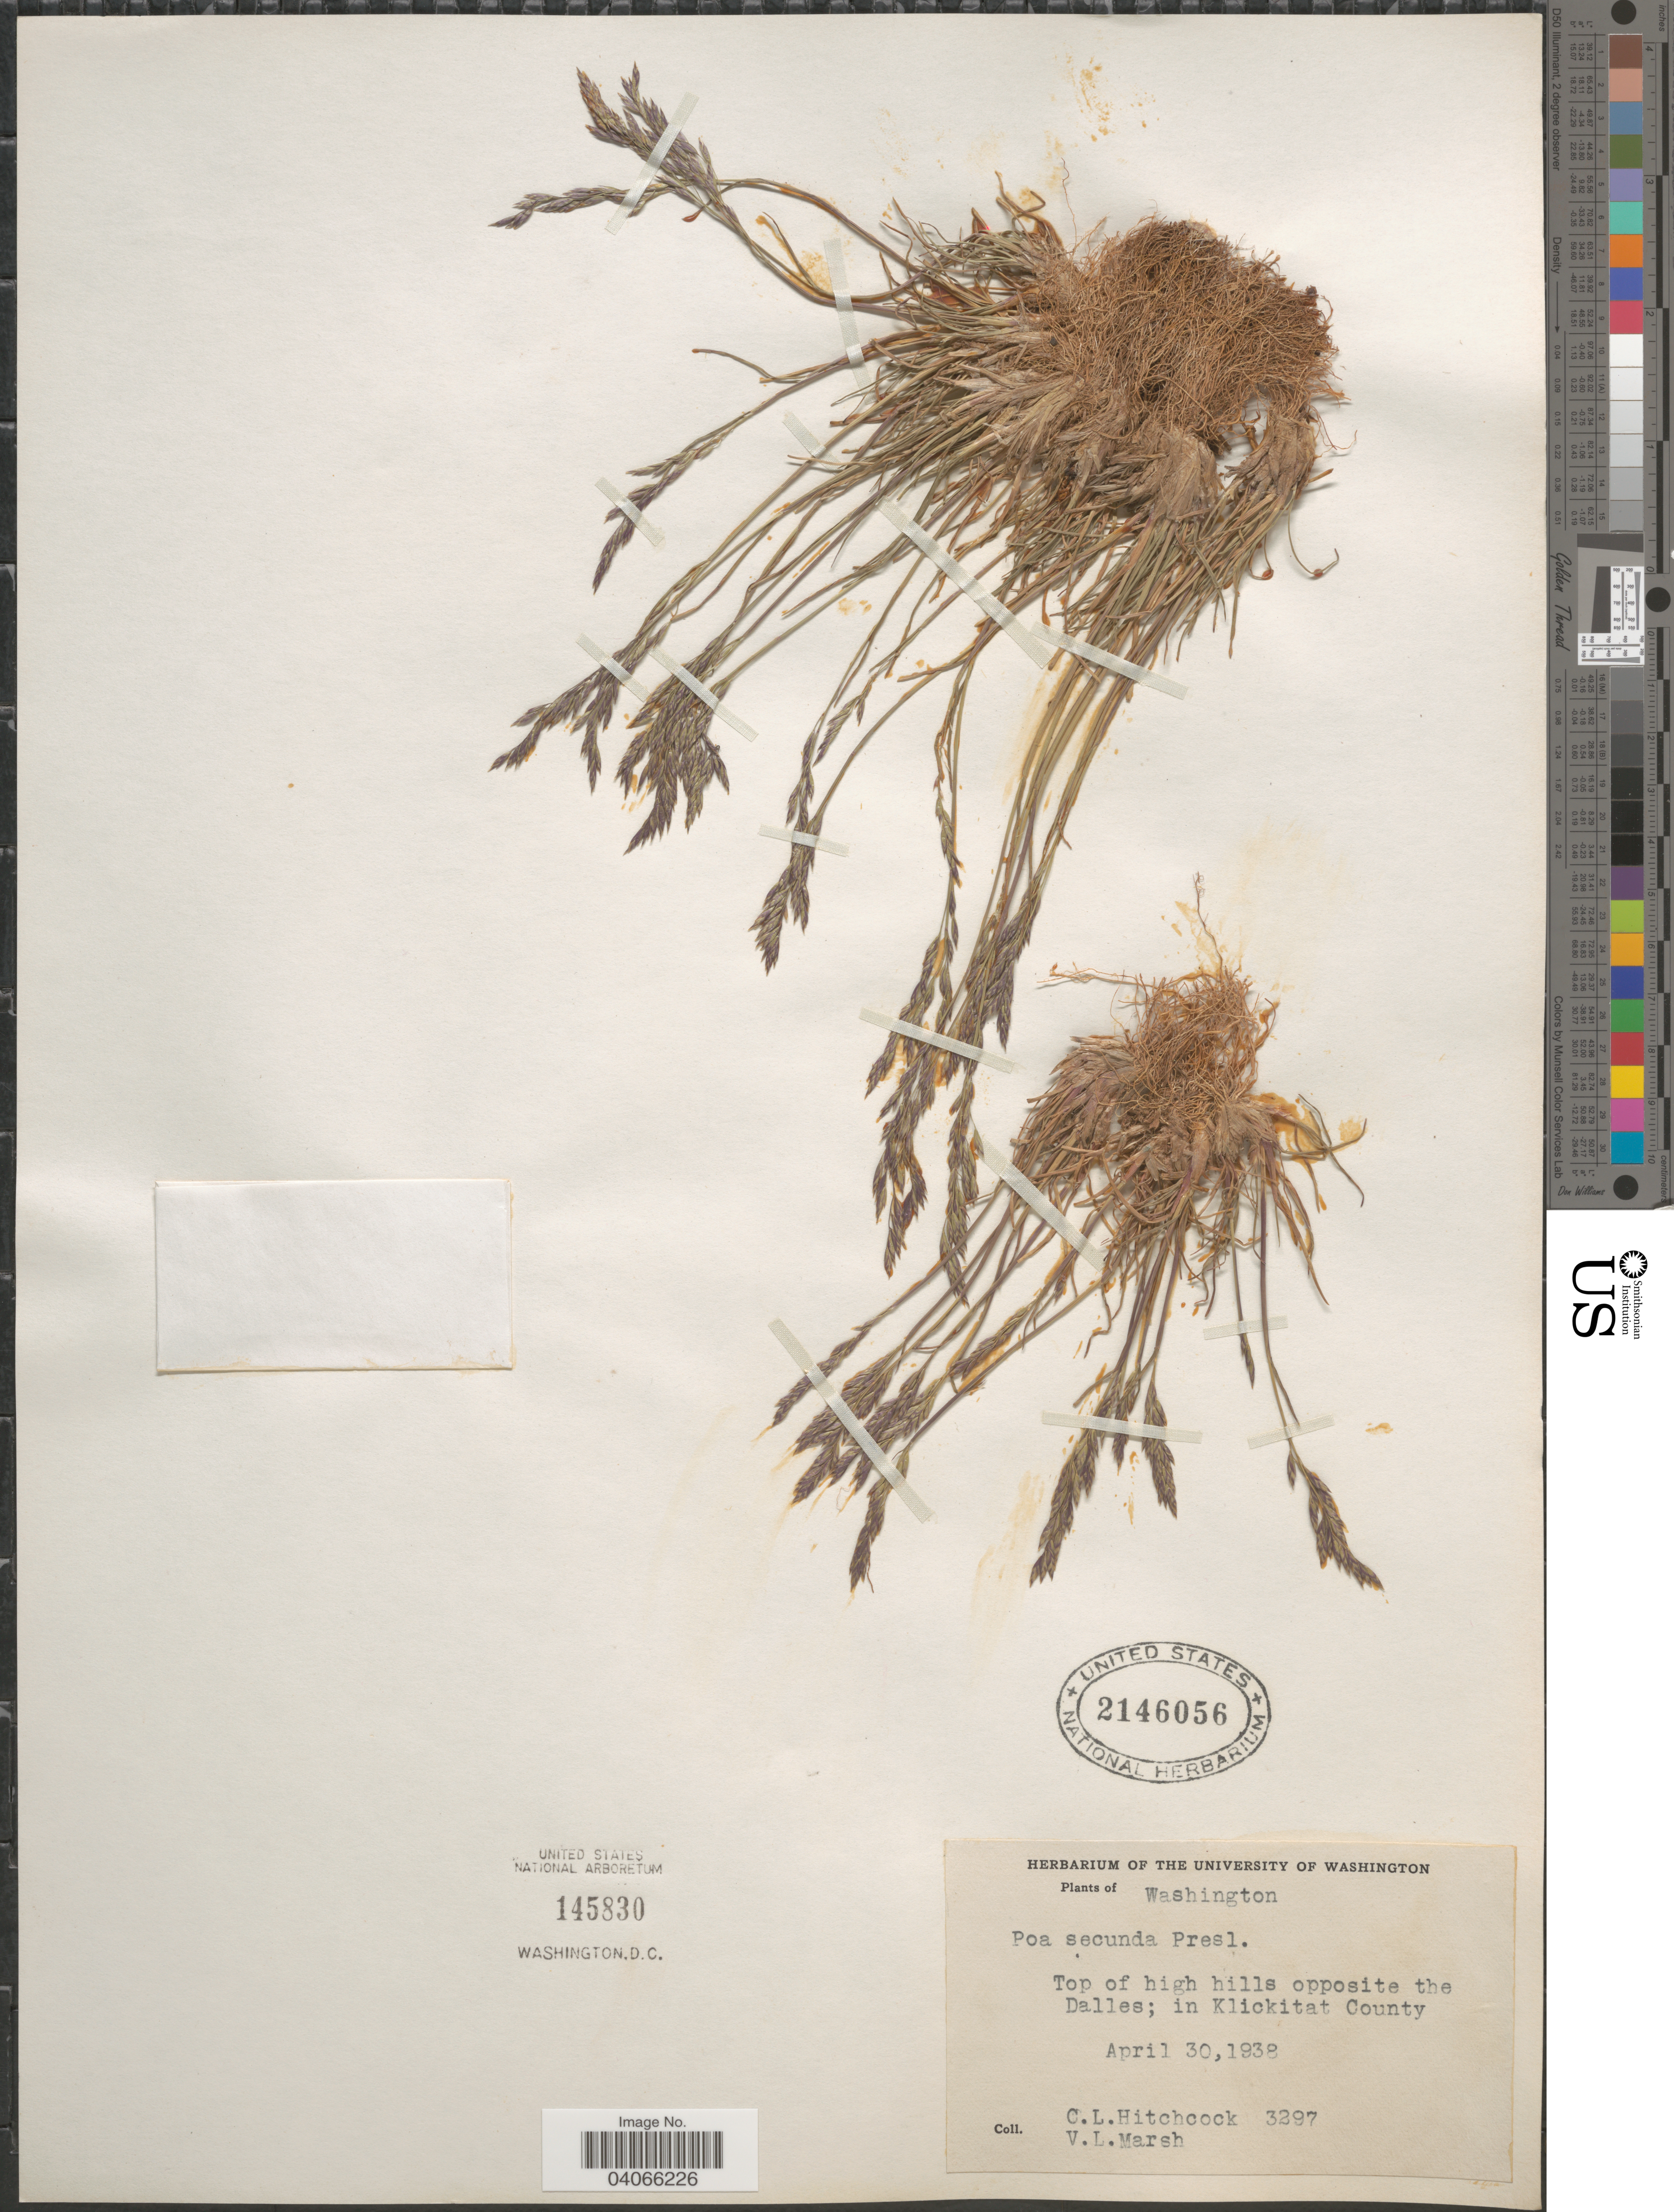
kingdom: Plantae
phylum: Tracheophyta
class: Liliopsida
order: Poales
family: Poaceae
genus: Poa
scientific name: Poa secunda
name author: J. Presl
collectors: C. L. Hitchcock & V. L. Marsh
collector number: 3297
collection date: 1938-04-30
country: United States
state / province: Washington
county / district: Klickitat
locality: Top of high hills opposite the Dalles; in Klickitat County.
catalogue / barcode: US 2146056